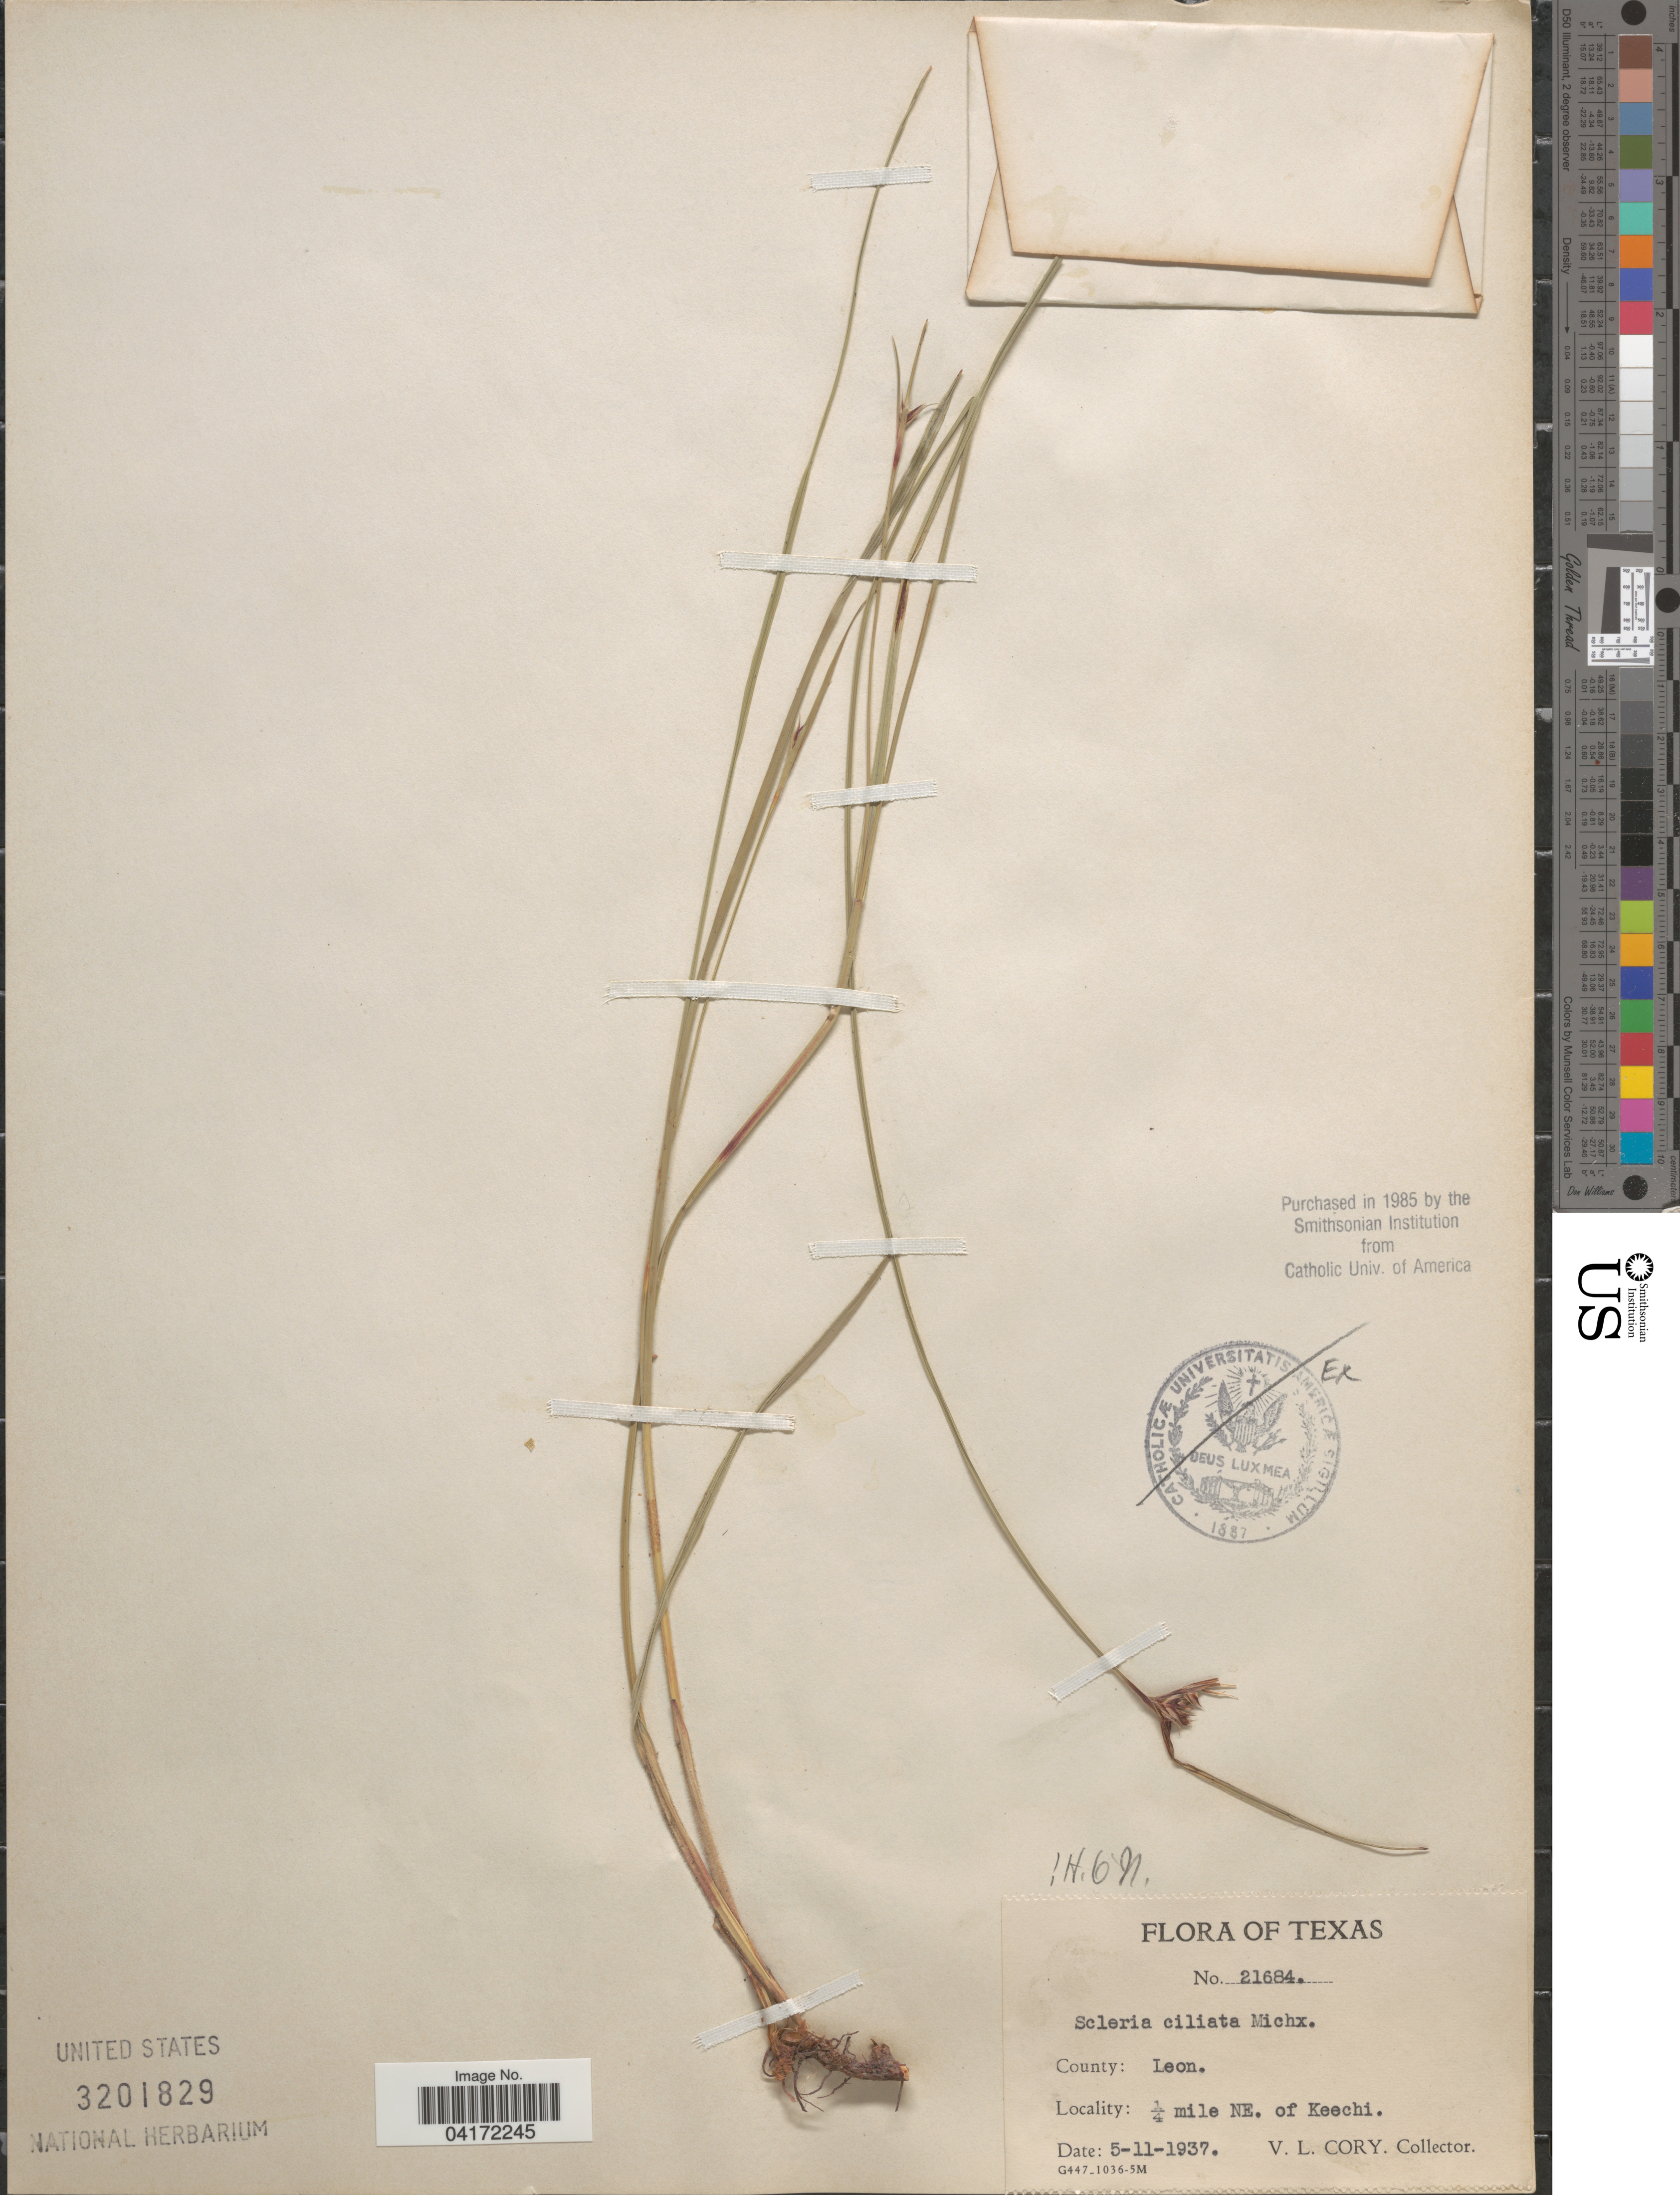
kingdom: Plantae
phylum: Tracheophyta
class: Liliopsida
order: Poales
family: Cyperaceae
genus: Scleria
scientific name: Scleria ciliata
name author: Michx.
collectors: V. Cory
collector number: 21684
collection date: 1937-05-11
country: United States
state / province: Texas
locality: County: Leon. ¼ mile NE. of Keechi.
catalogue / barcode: US 3201829